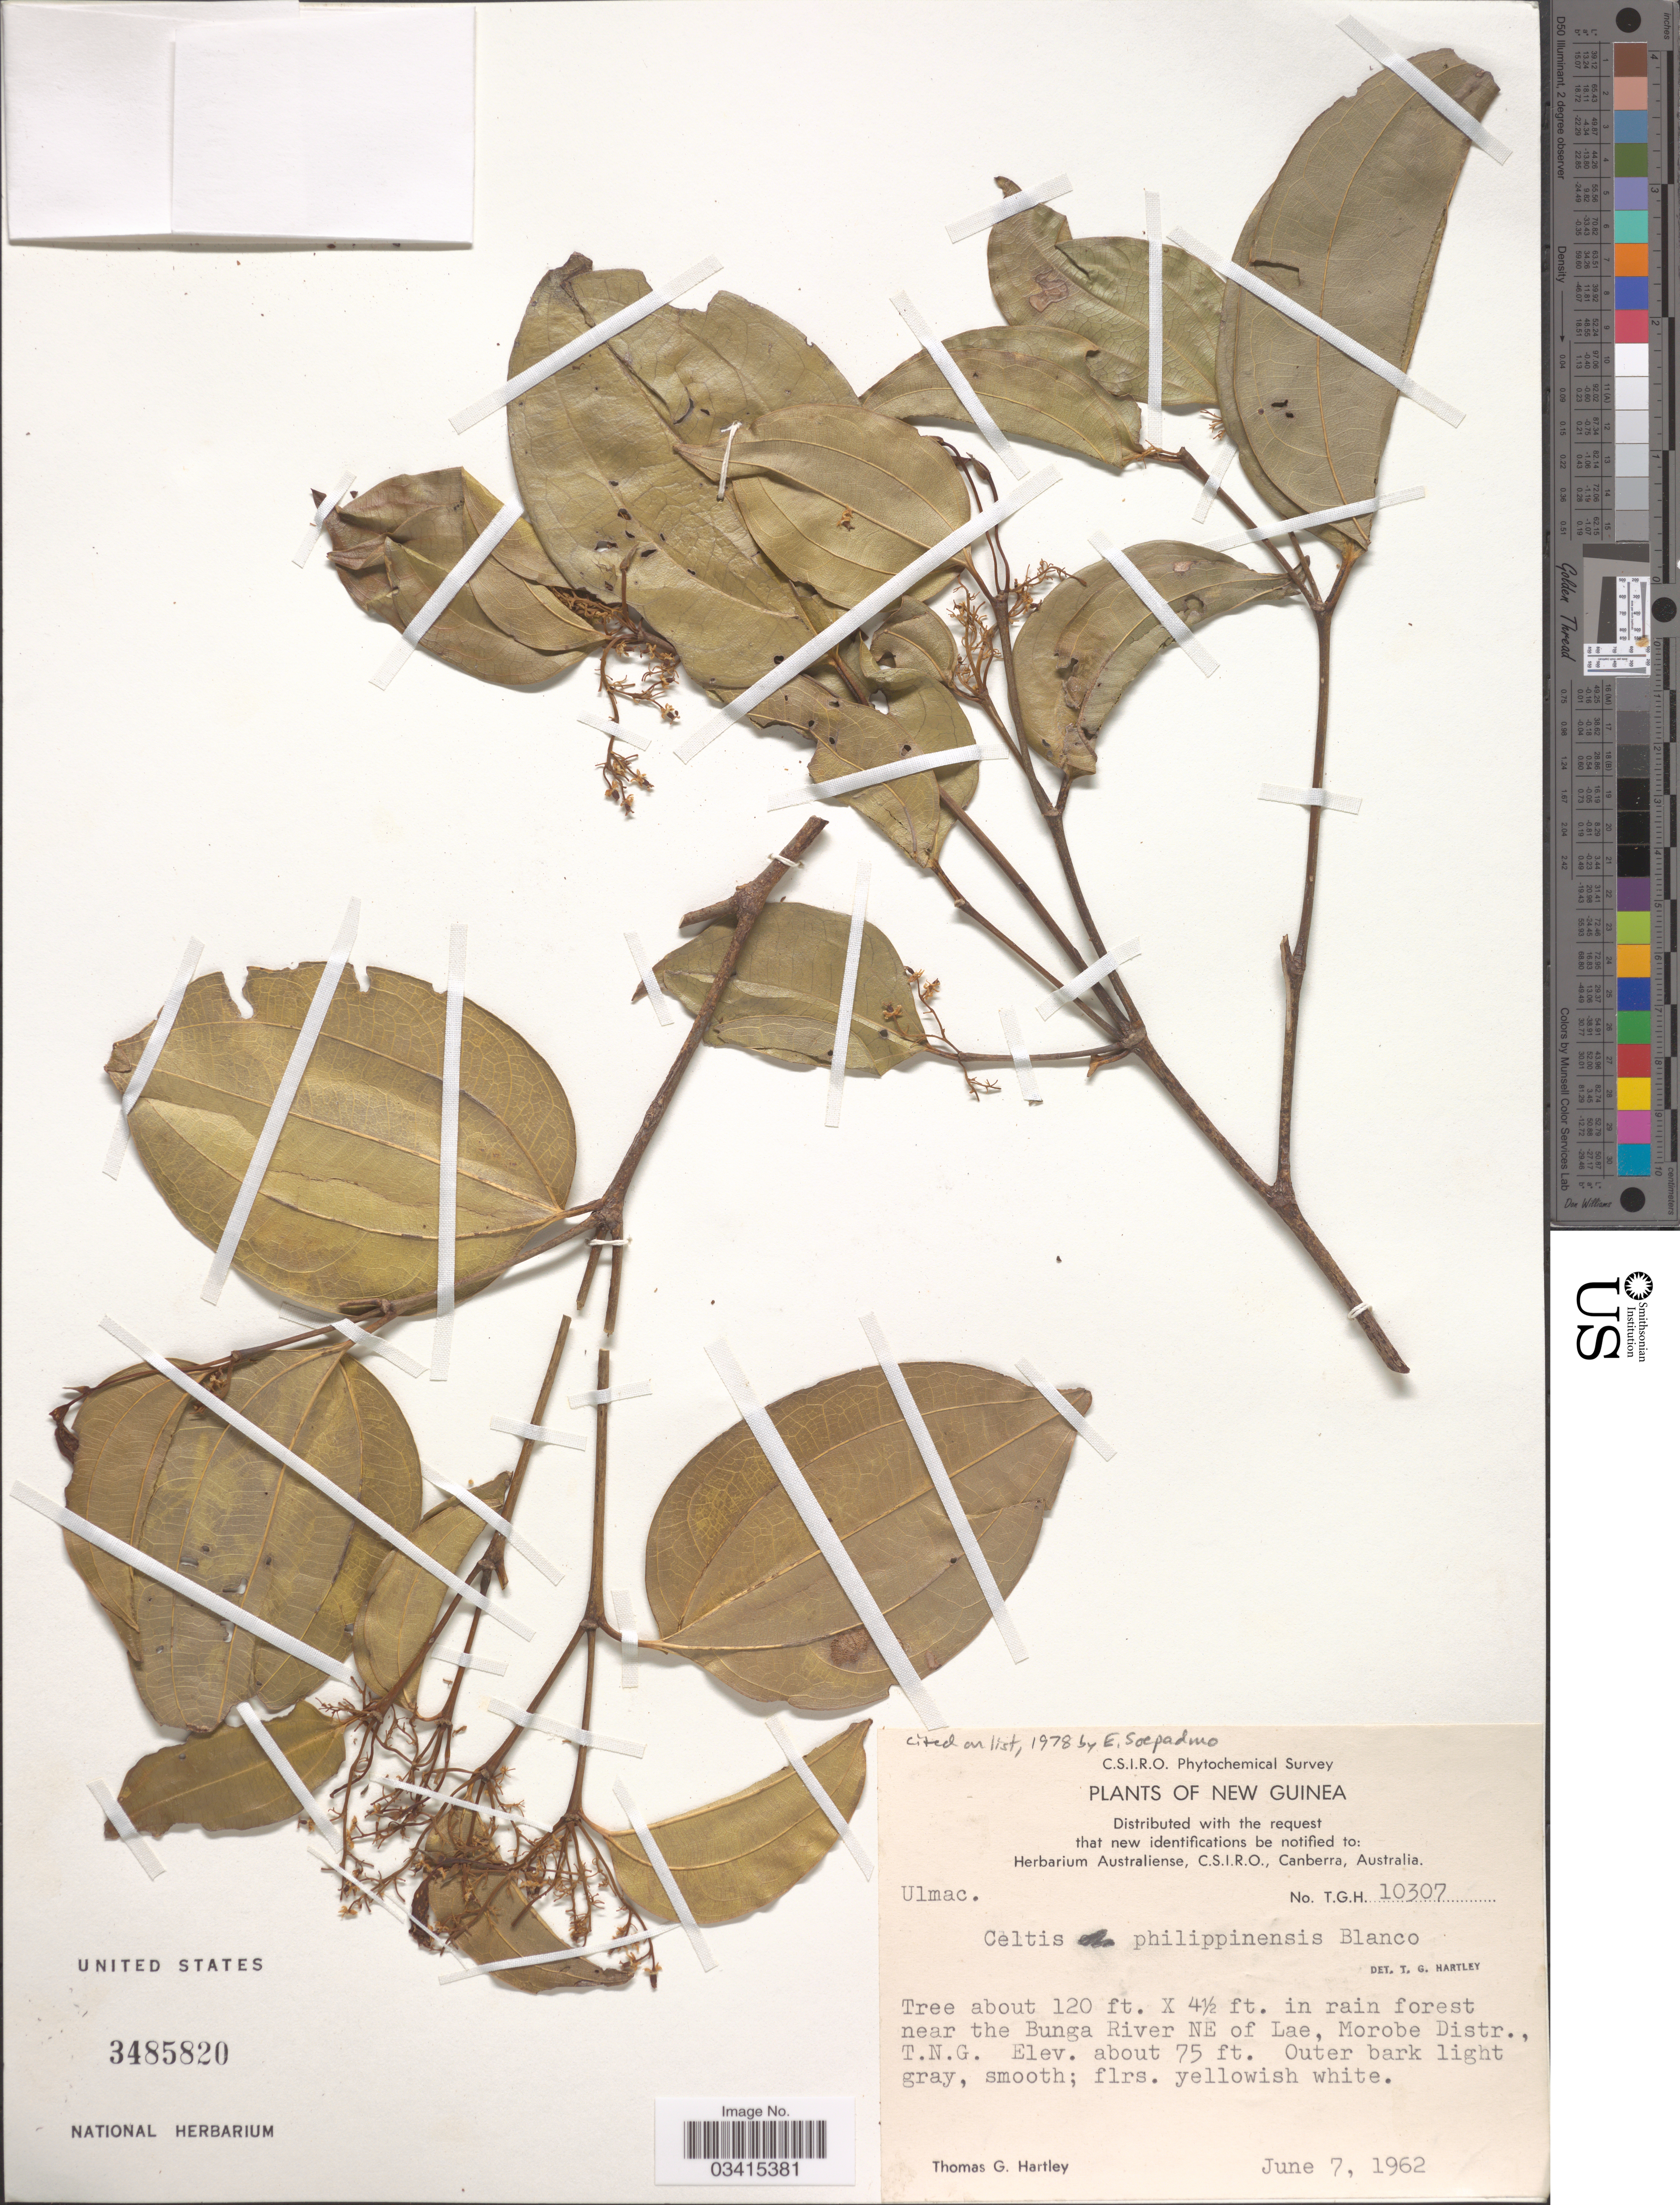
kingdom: Plantae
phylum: Tracheophyta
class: Magnoliopsida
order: Rosales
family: Cannabaceae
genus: Celtis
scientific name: Celtis philippensis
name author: Blanco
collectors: T. G. Hartley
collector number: TGH 10307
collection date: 1962-06-07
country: Papua New Guinea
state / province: Morobe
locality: New Guinea. Near the Bunga River NE of Lae, Morobe Distr., T.N.G.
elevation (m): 23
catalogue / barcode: US 3485820